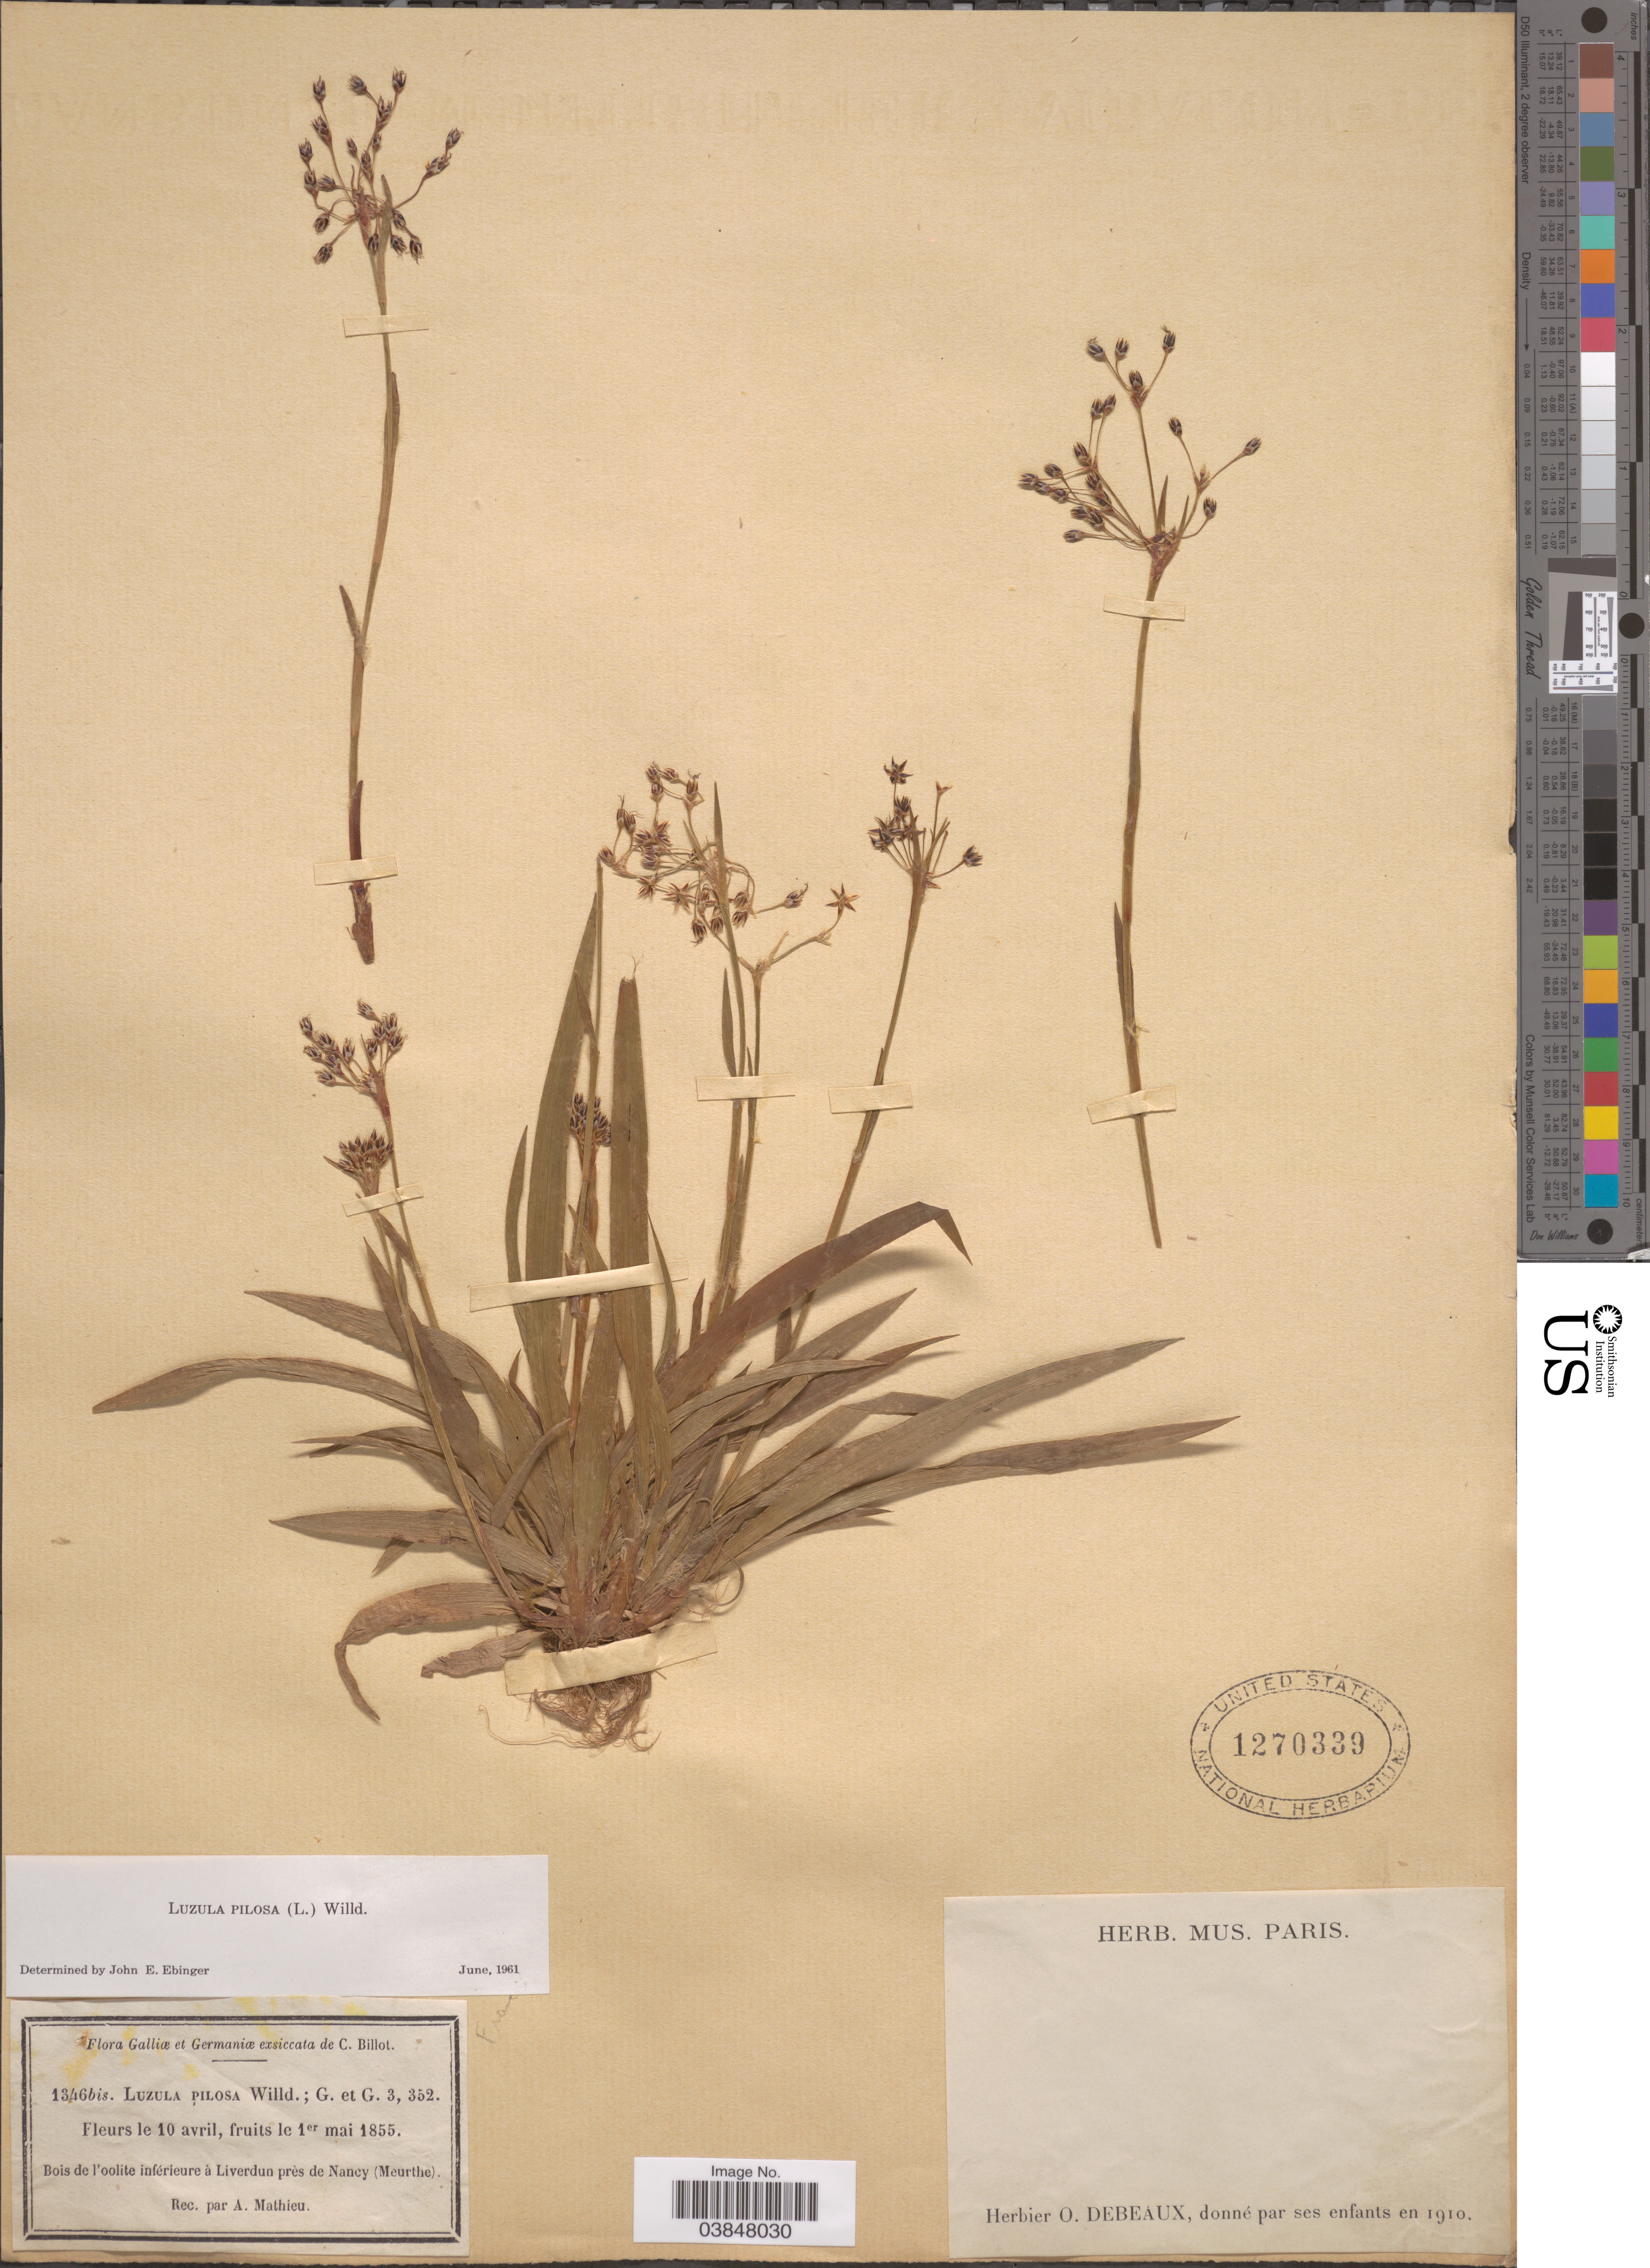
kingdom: Plantae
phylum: Tracheophyta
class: Liliopsida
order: Poales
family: Juncaceae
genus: Luzula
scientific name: Luzula pilosa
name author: (L.) Willd.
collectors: C. Billot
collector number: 1346bis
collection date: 1855-04-10/1855-05-01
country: France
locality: Galliæ et Germaniæ. Bois de l'oolite inférieure à Liverdun près de Nancy (Meurthe).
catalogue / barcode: US 1270339